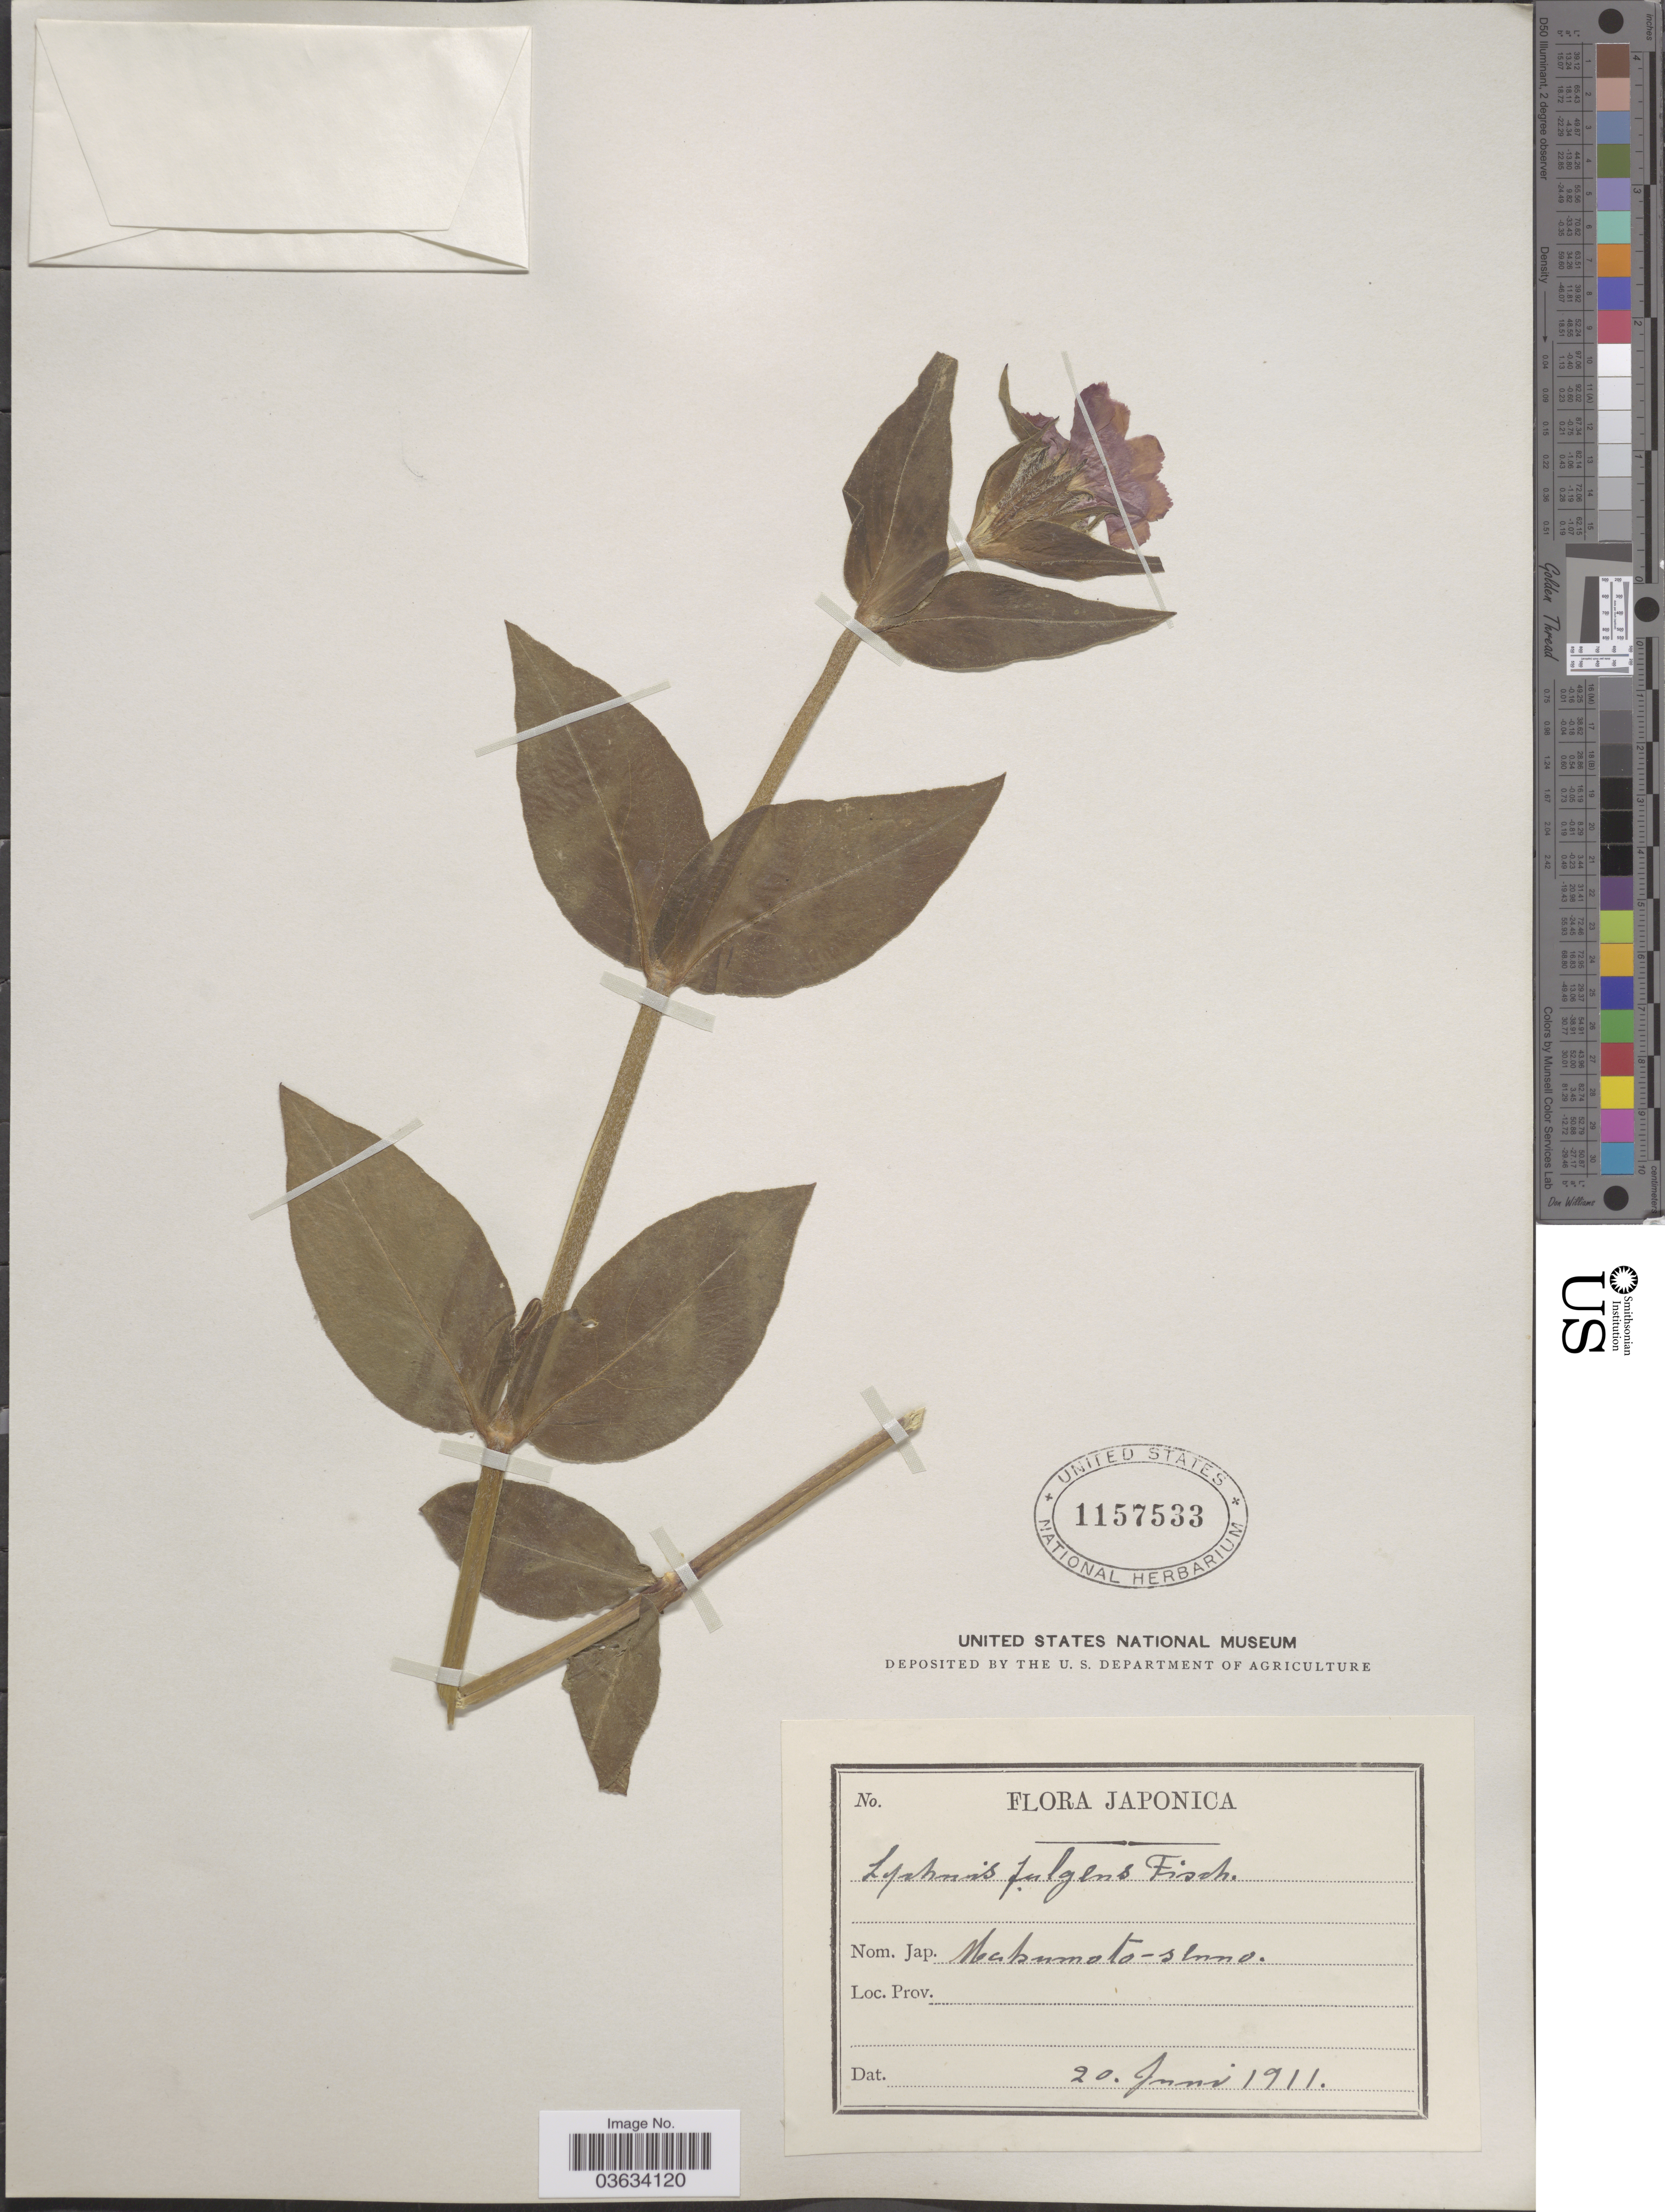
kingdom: Plantae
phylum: Tracheophyta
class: Magnoliopsida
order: Caryophyllales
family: Caryophyllaceae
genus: Silene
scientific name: Silene fulgens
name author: (Fisch.) E.H.L. Krause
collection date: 1911-06-20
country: Japan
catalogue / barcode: US 1157533